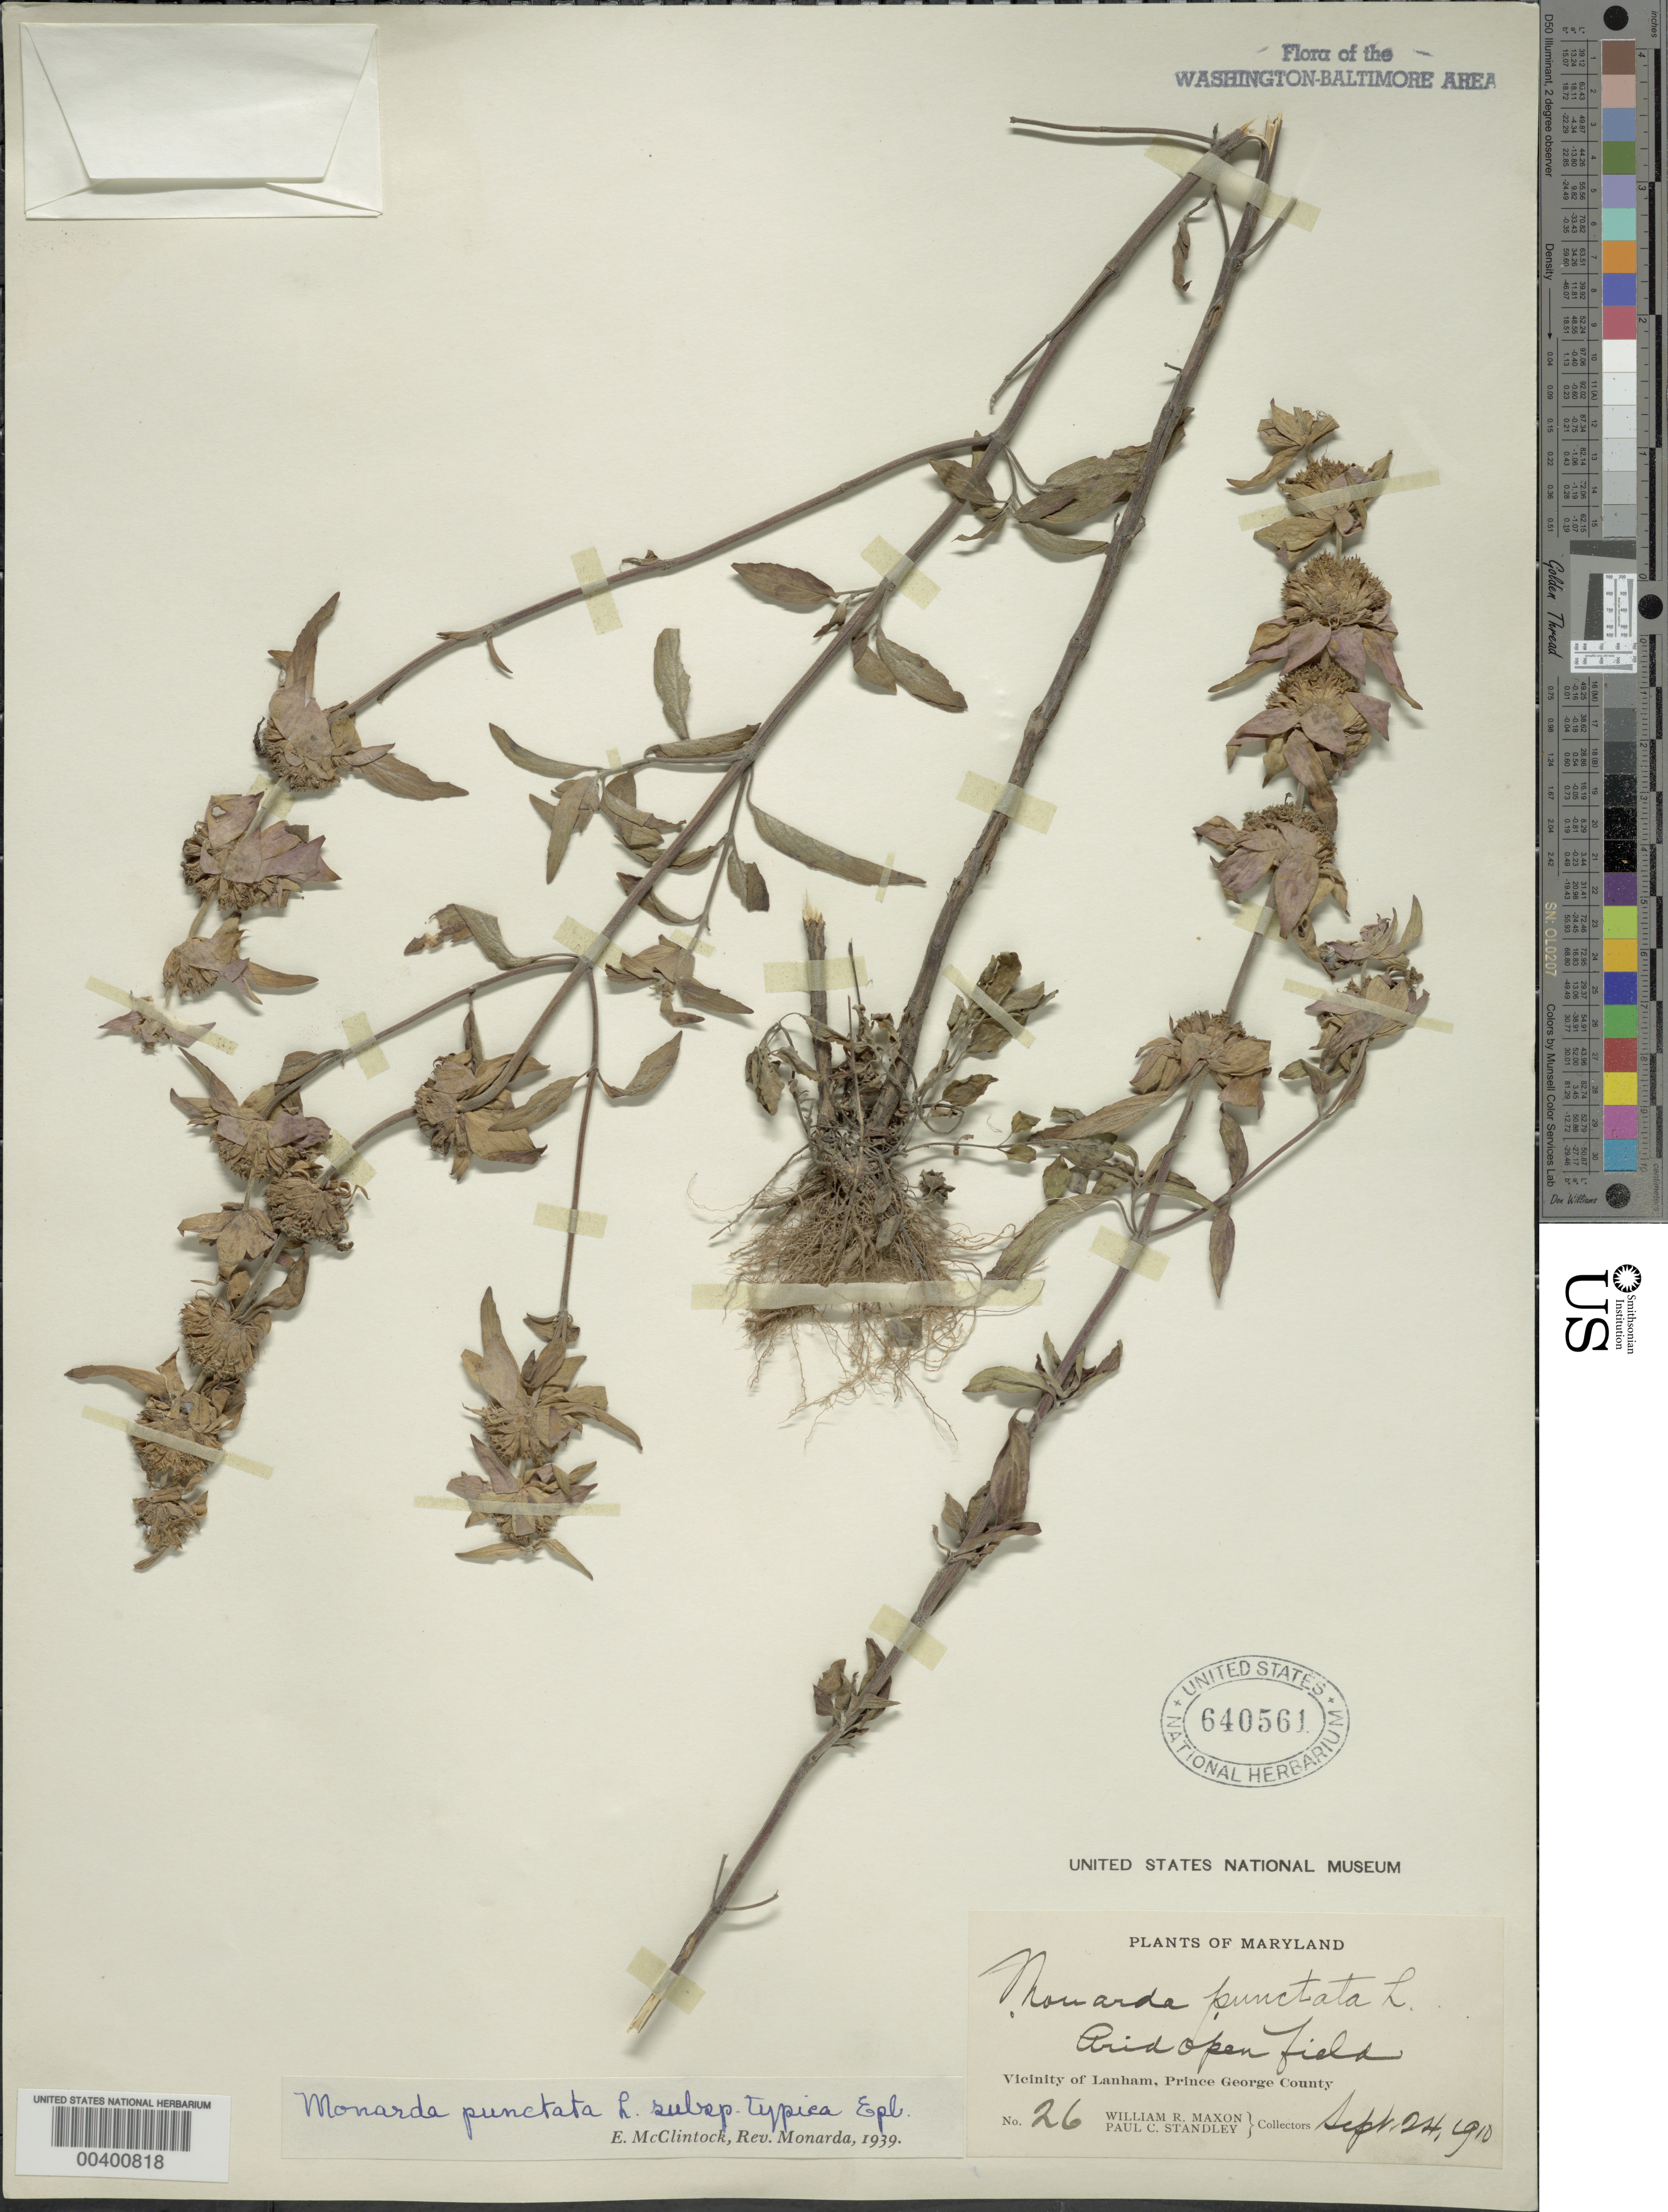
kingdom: Plantae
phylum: Tracheophyta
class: Magnoliopsida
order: Lamiales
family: Lamiaceae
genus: Monarda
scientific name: Monarda punctata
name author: L.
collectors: W. R. Maxon & P. C. Standley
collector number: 26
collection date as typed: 24 Sep 1910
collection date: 1910-09-24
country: United States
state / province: Maryland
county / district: Prince George's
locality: Lanham vicinity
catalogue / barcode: US 640561